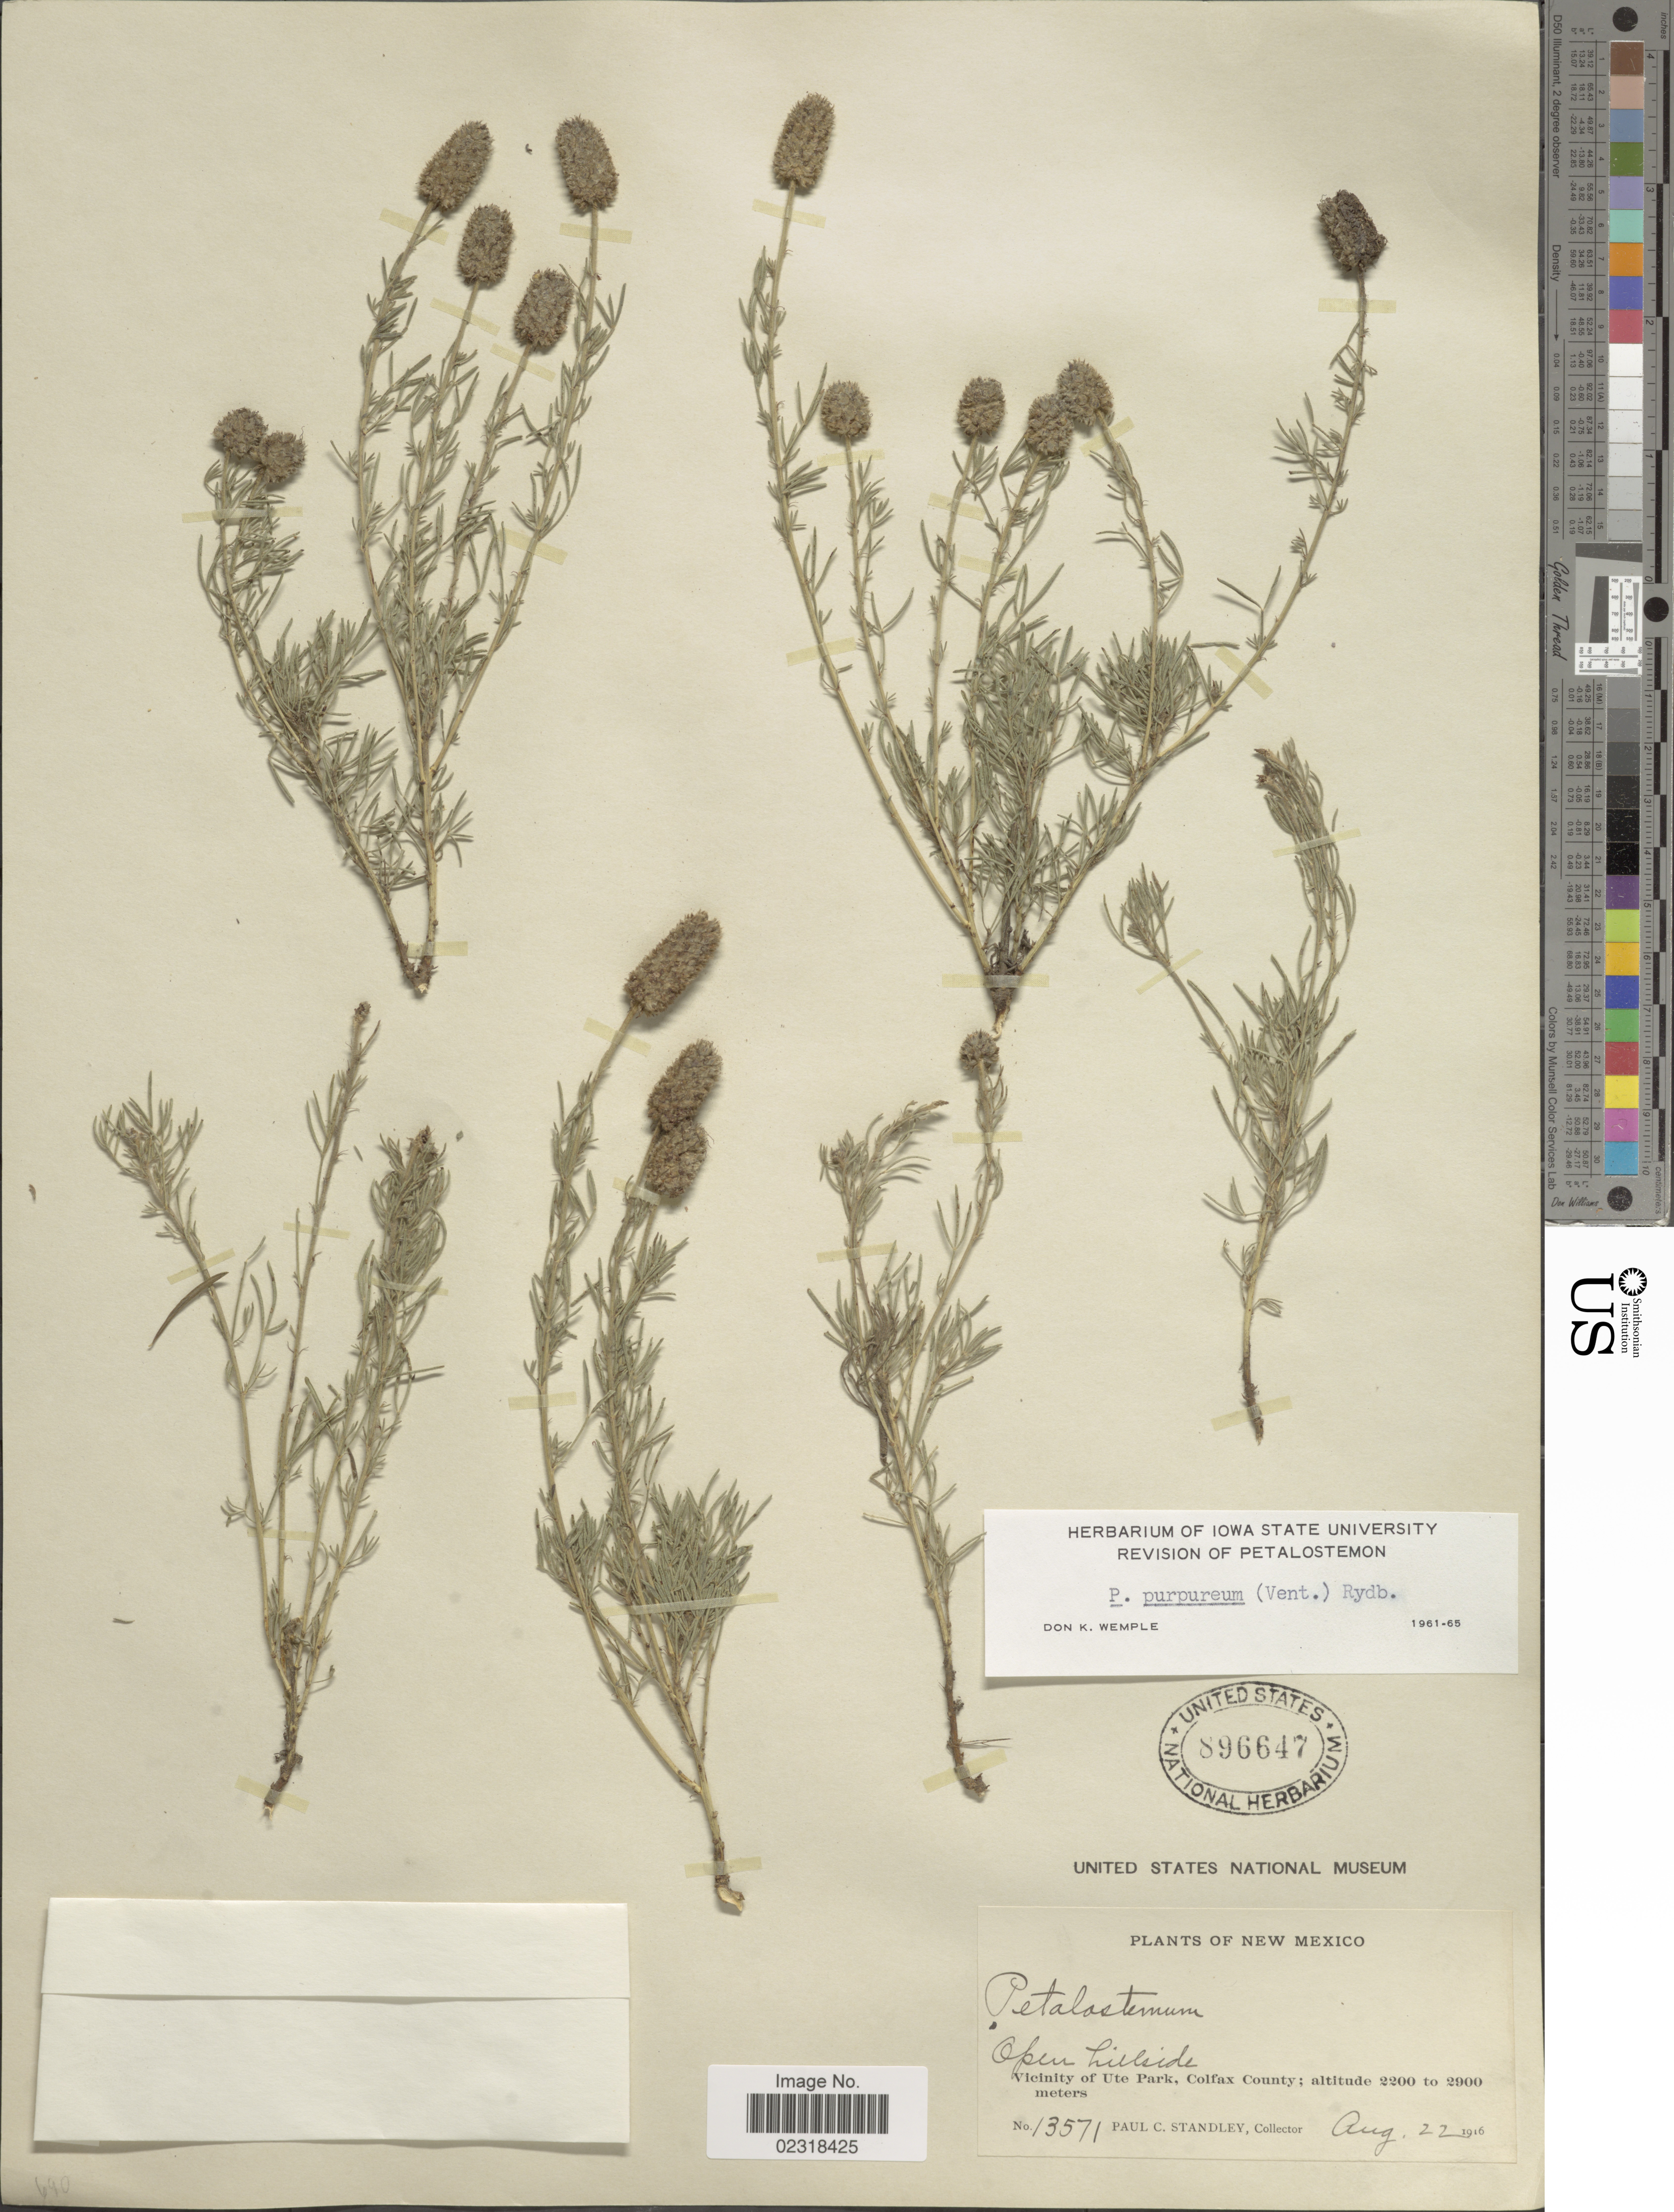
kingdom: Plantae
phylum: Tracheophyta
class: Magnoliopsida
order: Fabales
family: Fabaceae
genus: Dalea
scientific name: Dalea purpurea var. purpurea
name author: Vent.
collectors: P. C. Standley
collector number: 13571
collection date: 1916-08-22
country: United States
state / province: New Mexico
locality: Open hillside, Vicinity of Ute Park, Colfax County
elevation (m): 2200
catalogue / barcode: US 896647